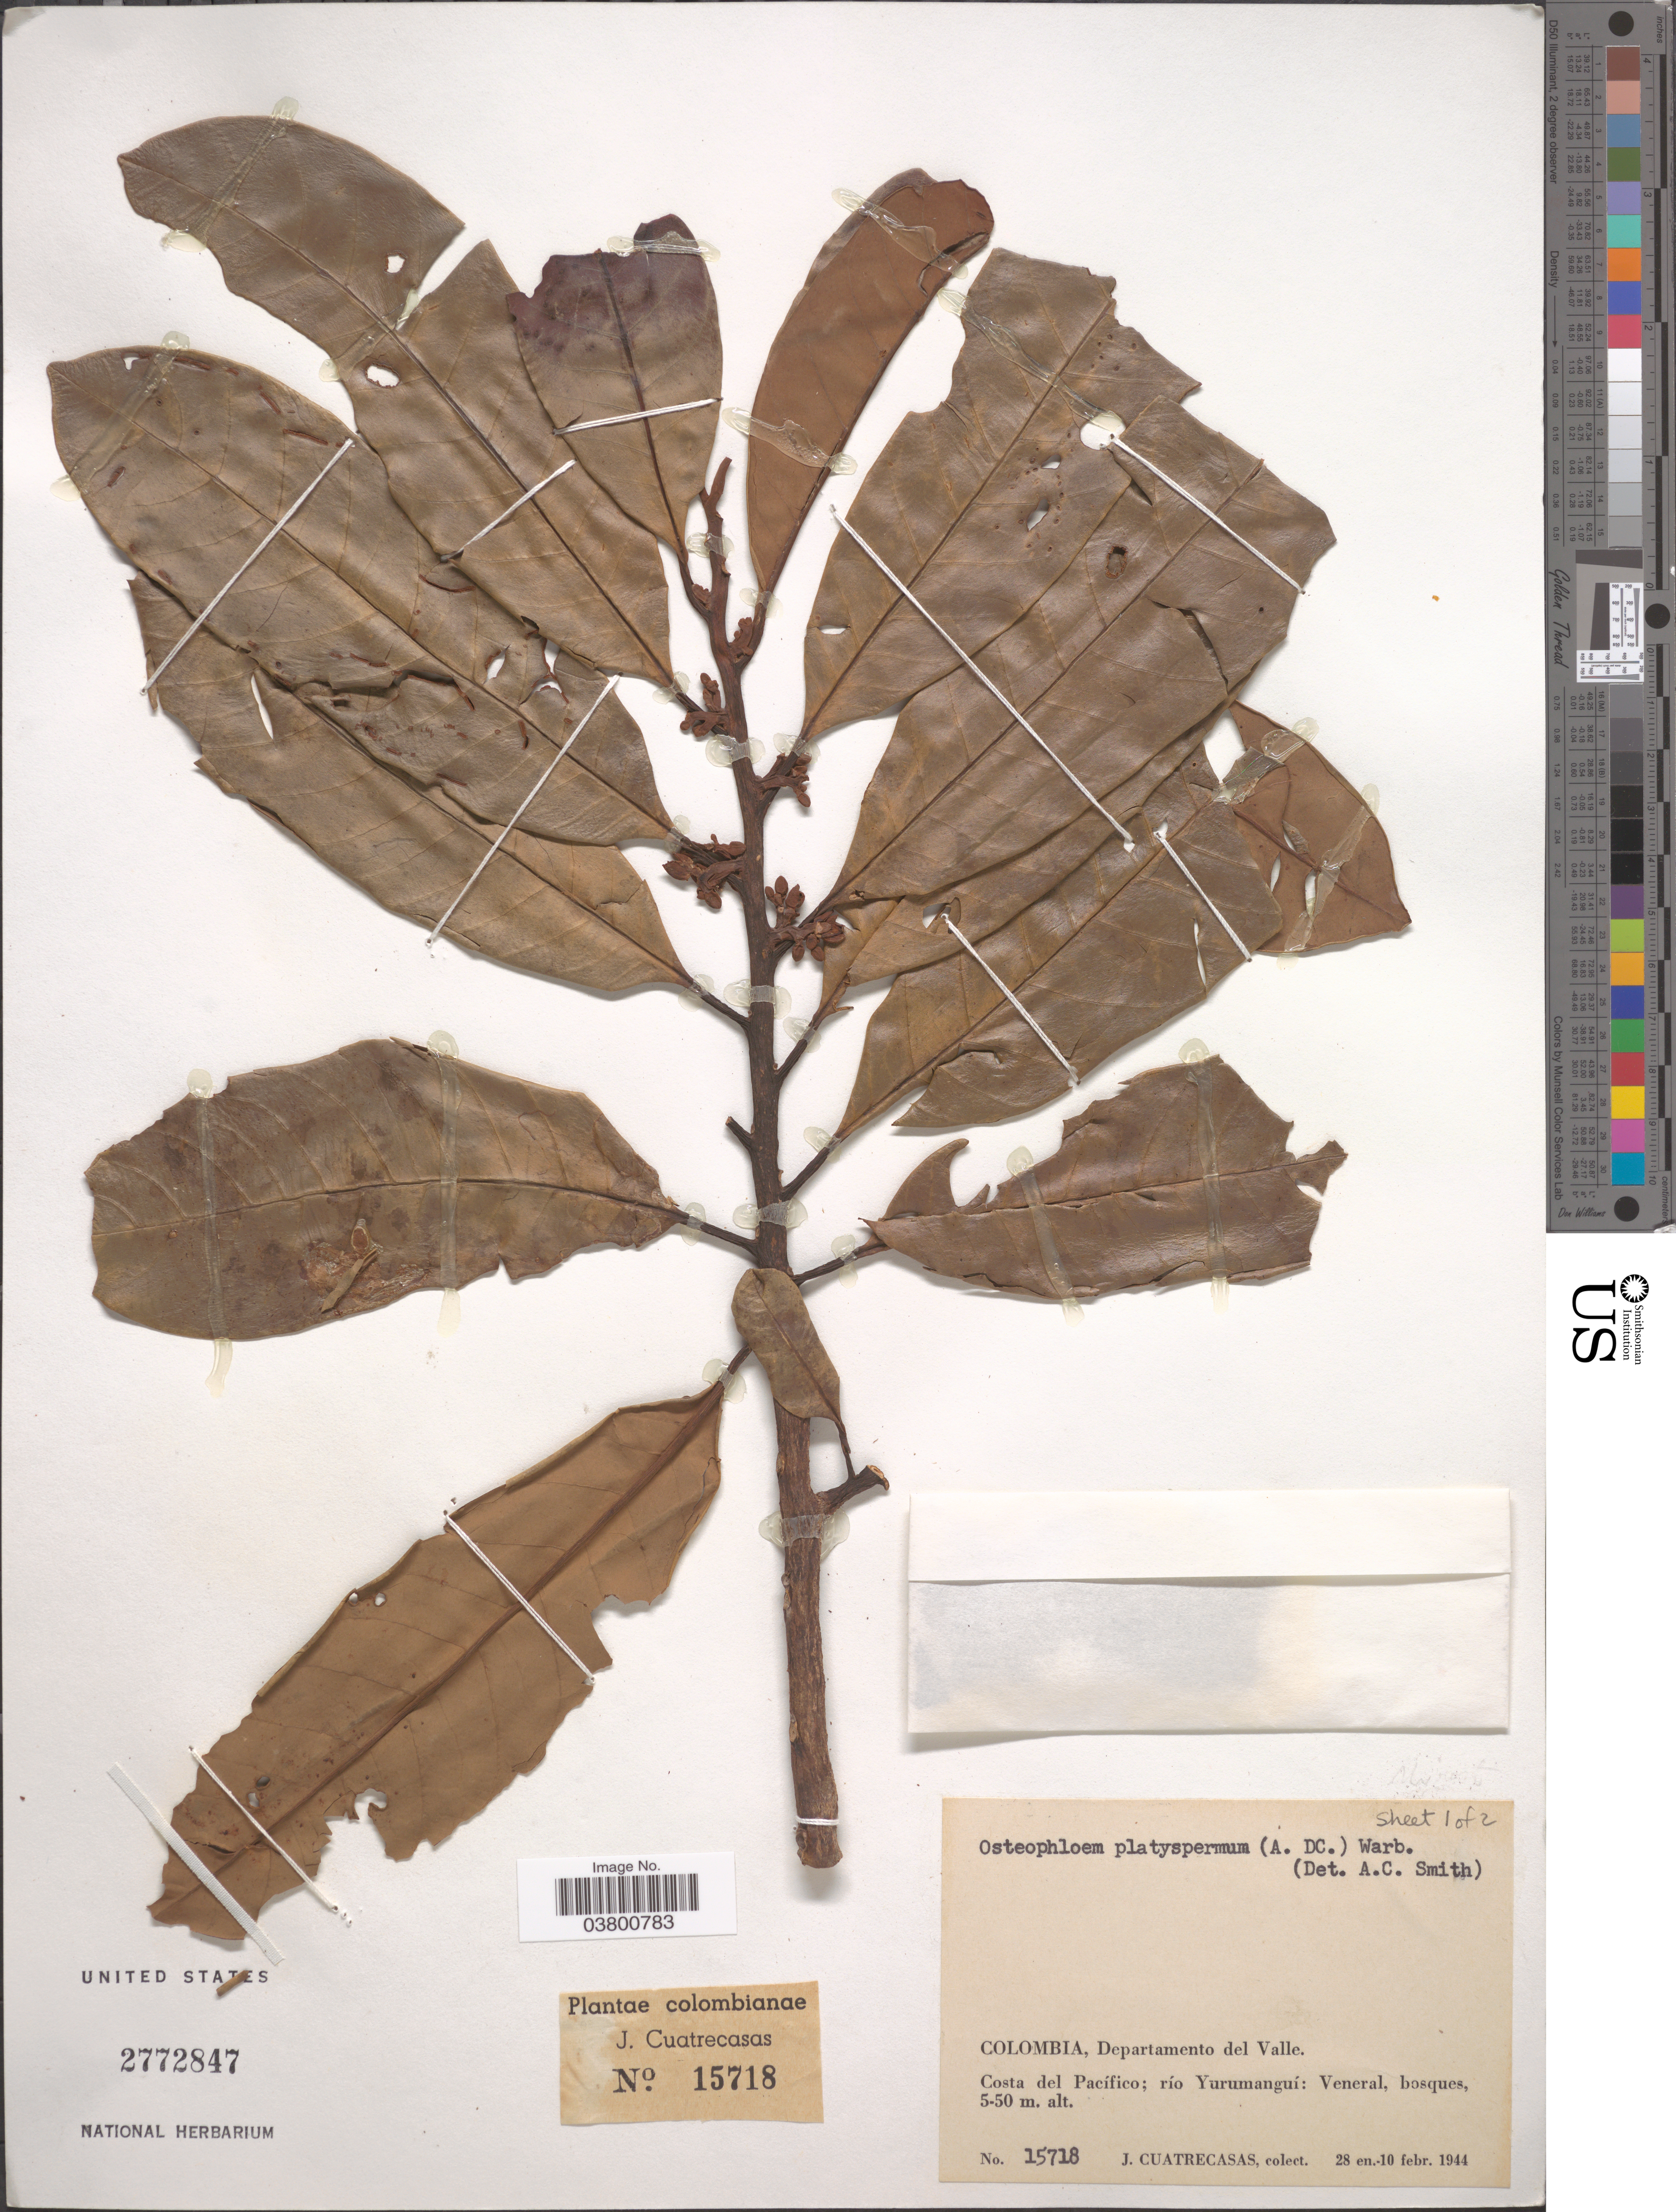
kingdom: Plantae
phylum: Tracheophyta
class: Magnoliopsida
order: Magnoliales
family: Myristicaceae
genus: Osteophloeum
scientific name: Osteophloeum platyspermum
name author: (A. DC.) Warb.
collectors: J. Cuatrecasas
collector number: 15718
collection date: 1944-01-28/1944-02-10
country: Colombia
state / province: Valle del Cauca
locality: Departamento del Valle. Costa del Pacífico; río Yurumanguí: Veneral.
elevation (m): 5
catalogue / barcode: US 2772847